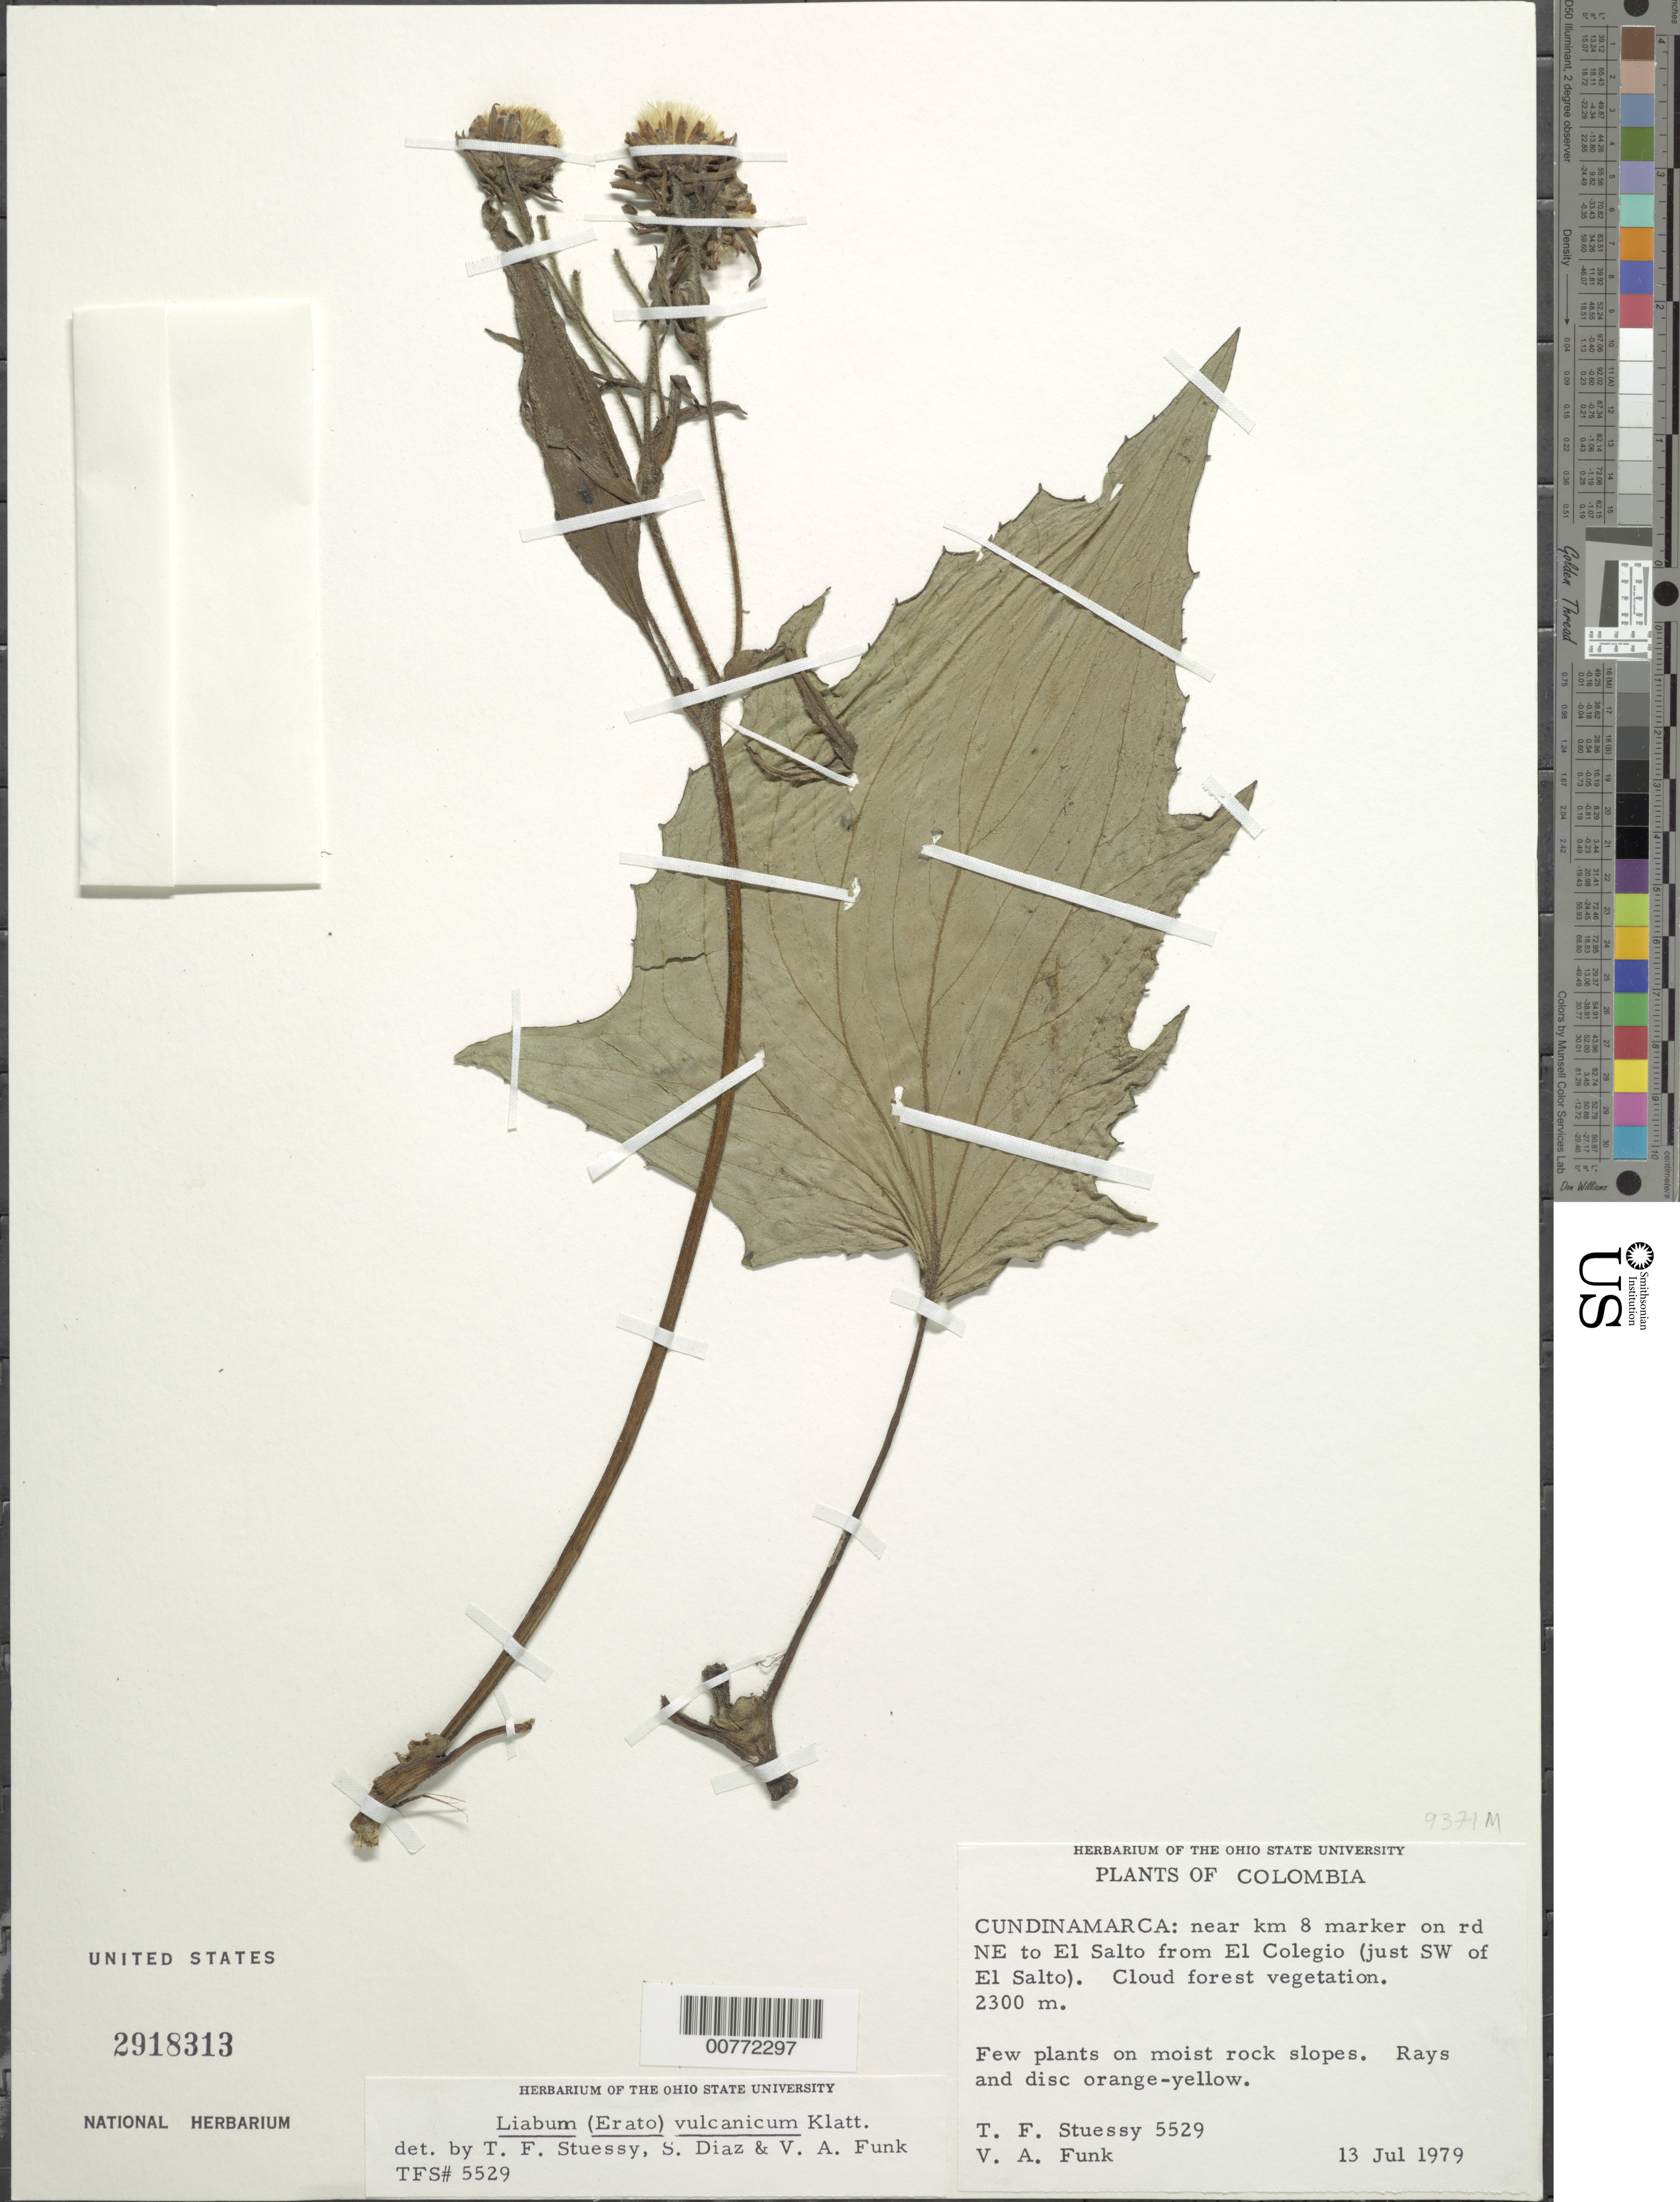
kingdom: Plantae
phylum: Tracheophyta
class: Magnoliopsida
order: Asterales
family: Asteraceae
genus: Erato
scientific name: Erato vulcanica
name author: (Klatt) H. Rob.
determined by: Stuessy, T. F.; Díaz, S.; Funk, V. A.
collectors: T. Stuessy & V. Funk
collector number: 5529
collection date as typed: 13-Jul-79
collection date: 1979-07-13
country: Colombia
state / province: Cundinamarca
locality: El Salto from El Colegio, near km 8 marker on rd NE (just SW of El Salto)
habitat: Cloud forest vegetation; few plants on moist rock slopes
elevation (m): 2300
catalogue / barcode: US 2918313